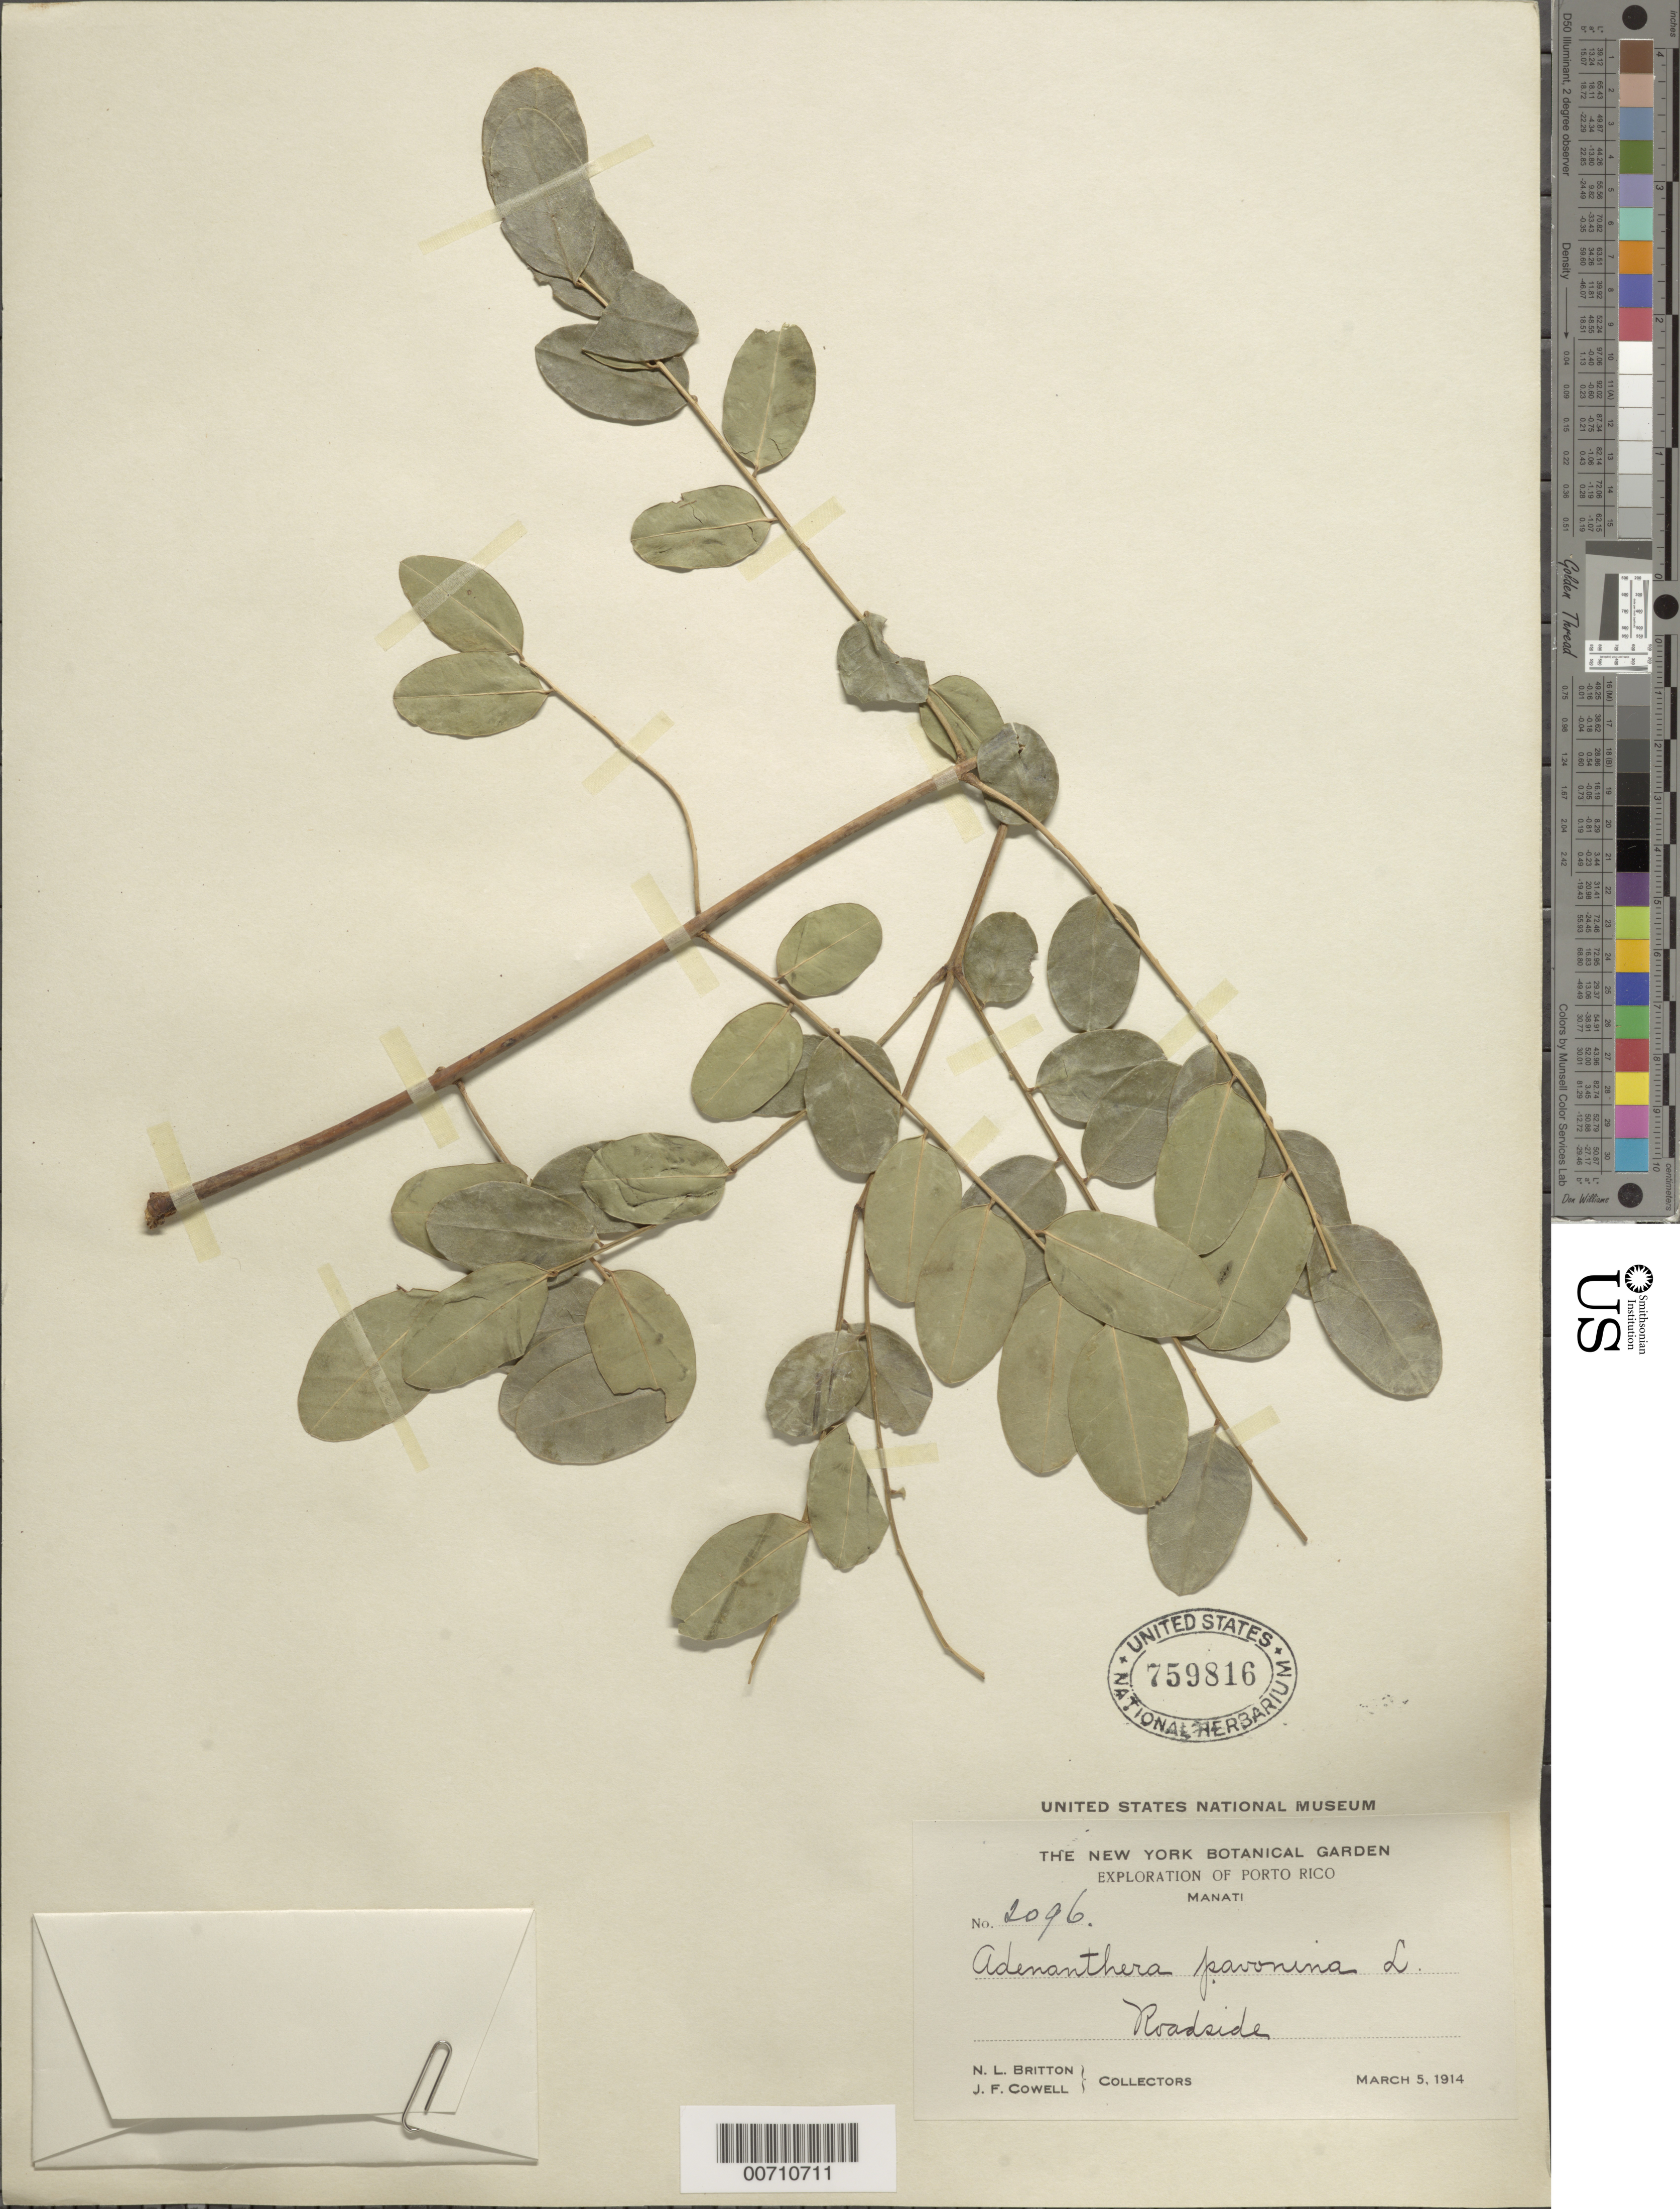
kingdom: Plantae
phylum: Tracheophyta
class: Magnoliopsida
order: Fabales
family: Fabaceae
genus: Adenanthera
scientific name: Adenanthera pavonina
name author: L.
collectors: N. Britton & J. F. Cowell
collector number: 2096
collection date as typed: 05 Mar 1914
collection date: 1914-03-05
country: Puerto Rico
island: Greater Antilles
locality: Manati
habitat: Roadside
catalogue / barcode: US 759816